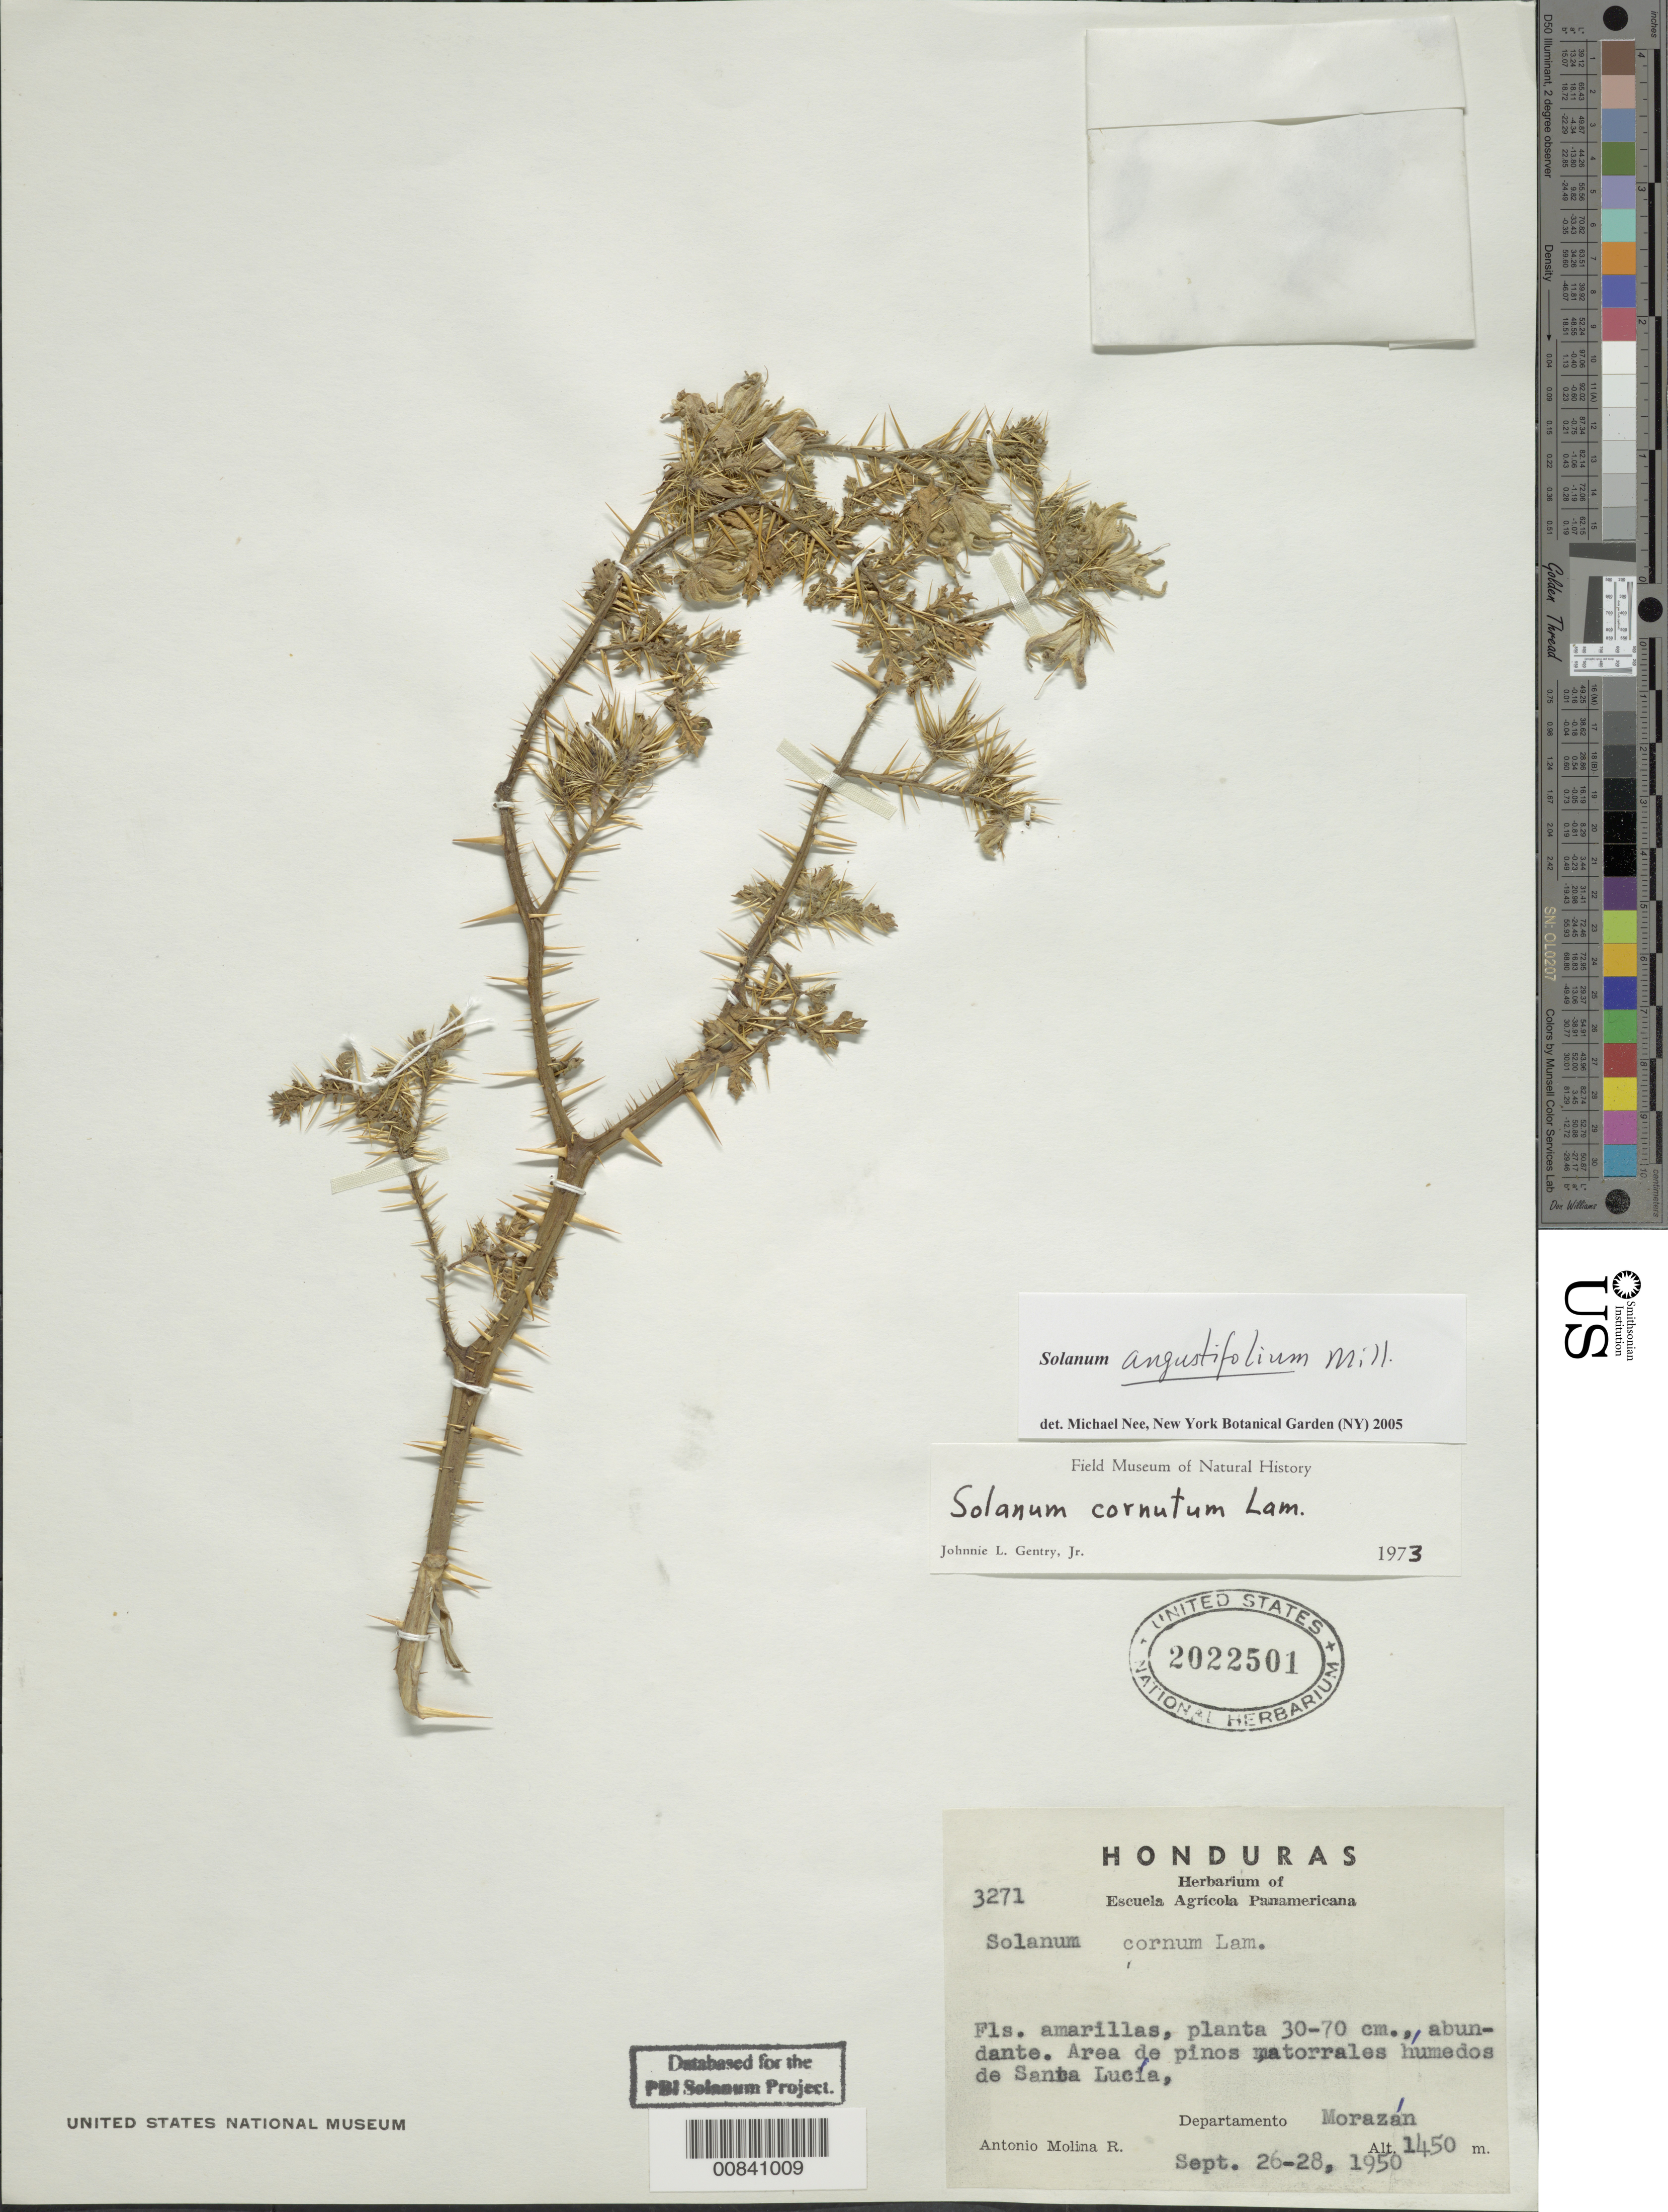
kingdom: Plantae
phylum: Tracheophyta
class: Magnoliopsida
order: Solanales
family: Solanaceae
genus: Solanum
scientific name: Solanum angustifolium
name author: Mill.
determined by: Nee, Michael H.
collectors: A. Molina R.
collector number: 3271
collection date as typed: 26 Sep 1950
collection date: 1950-09-26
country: Honduras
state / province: Fco. Morazán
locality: Santa Lucía.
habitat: Area de pionos matorrales humedos.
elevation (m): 1450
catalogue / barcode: US 2022501